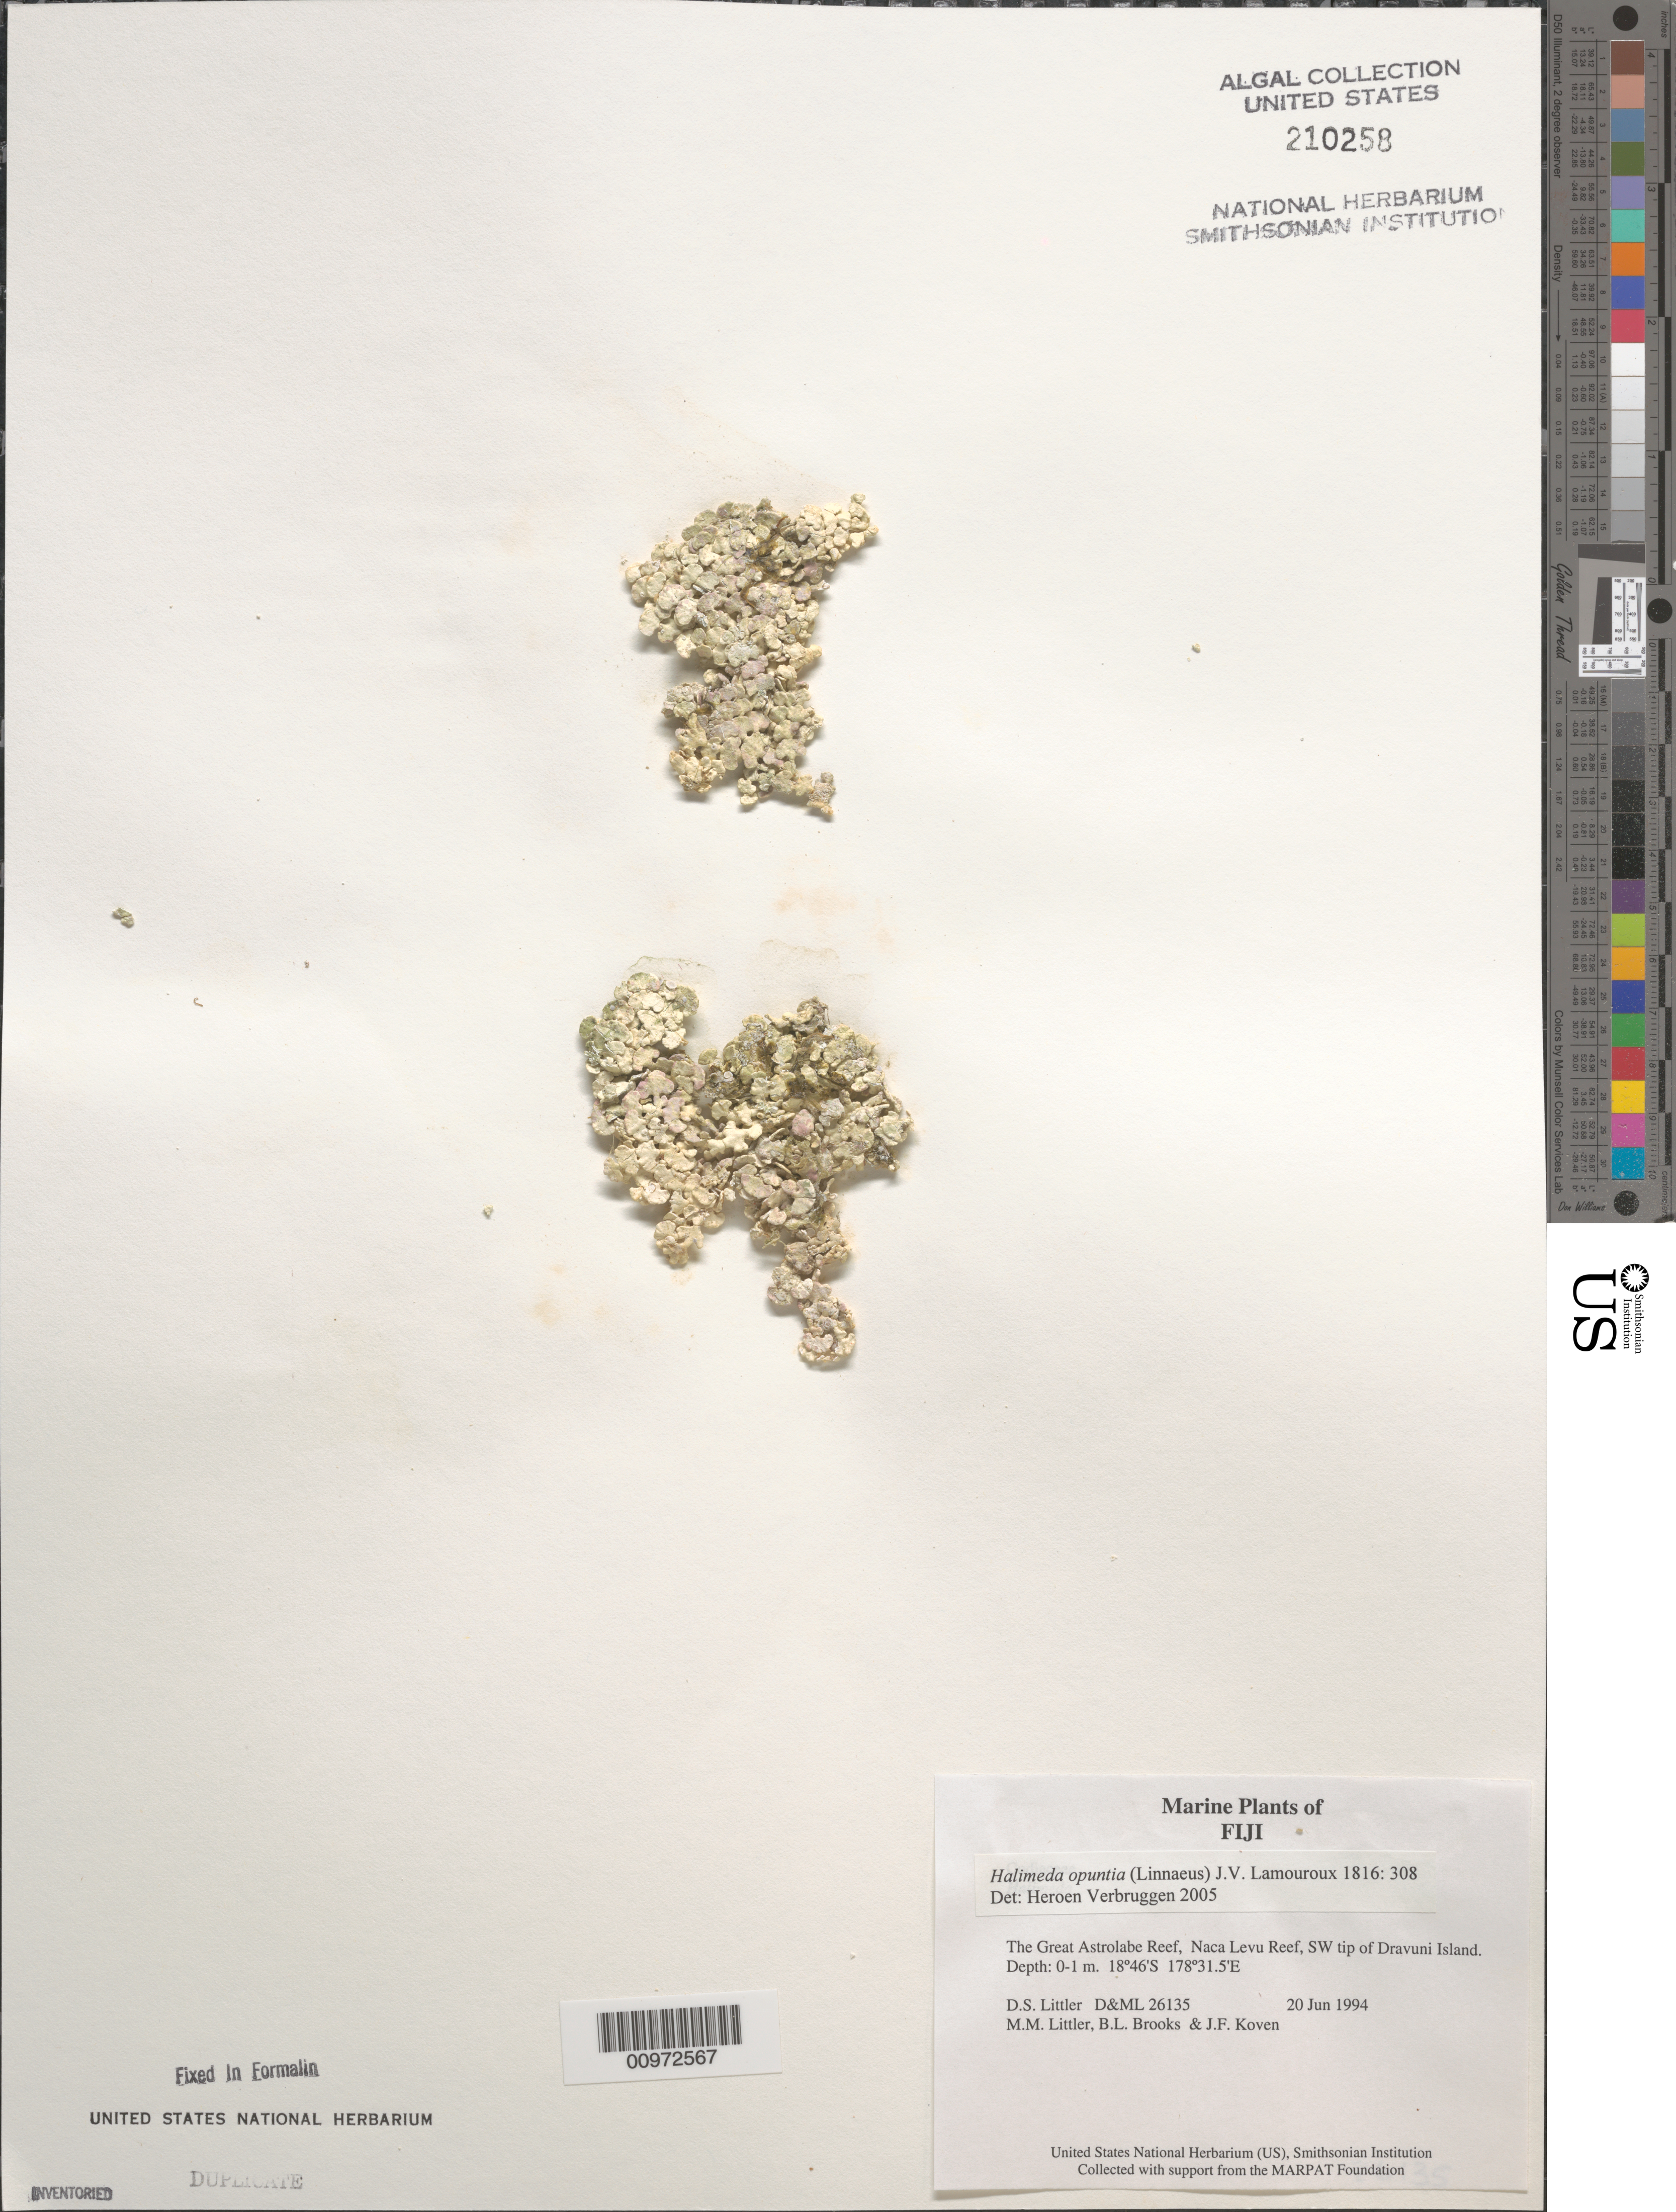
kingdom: Plantae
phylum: Chlorophyta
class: Ulvophyceae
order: Bryopsidales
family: Halimedaceae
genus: Halimeda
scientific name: Halimeda opuntia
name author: (L.) J.V.Lamouroux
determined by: Verbruggen, H.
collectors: D. S. Littler, M. M. Littler, B. Brooks & J. Koven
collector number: D&ML 26135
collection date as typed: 20 Jun 1994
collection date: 1994-06-20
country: Fiji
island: Dravuni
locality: Great Astrolabe Reef, Naca Levu Reef, southwest tip of island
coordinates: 18 46'S, 178 31.5'E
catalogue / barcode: US 210258